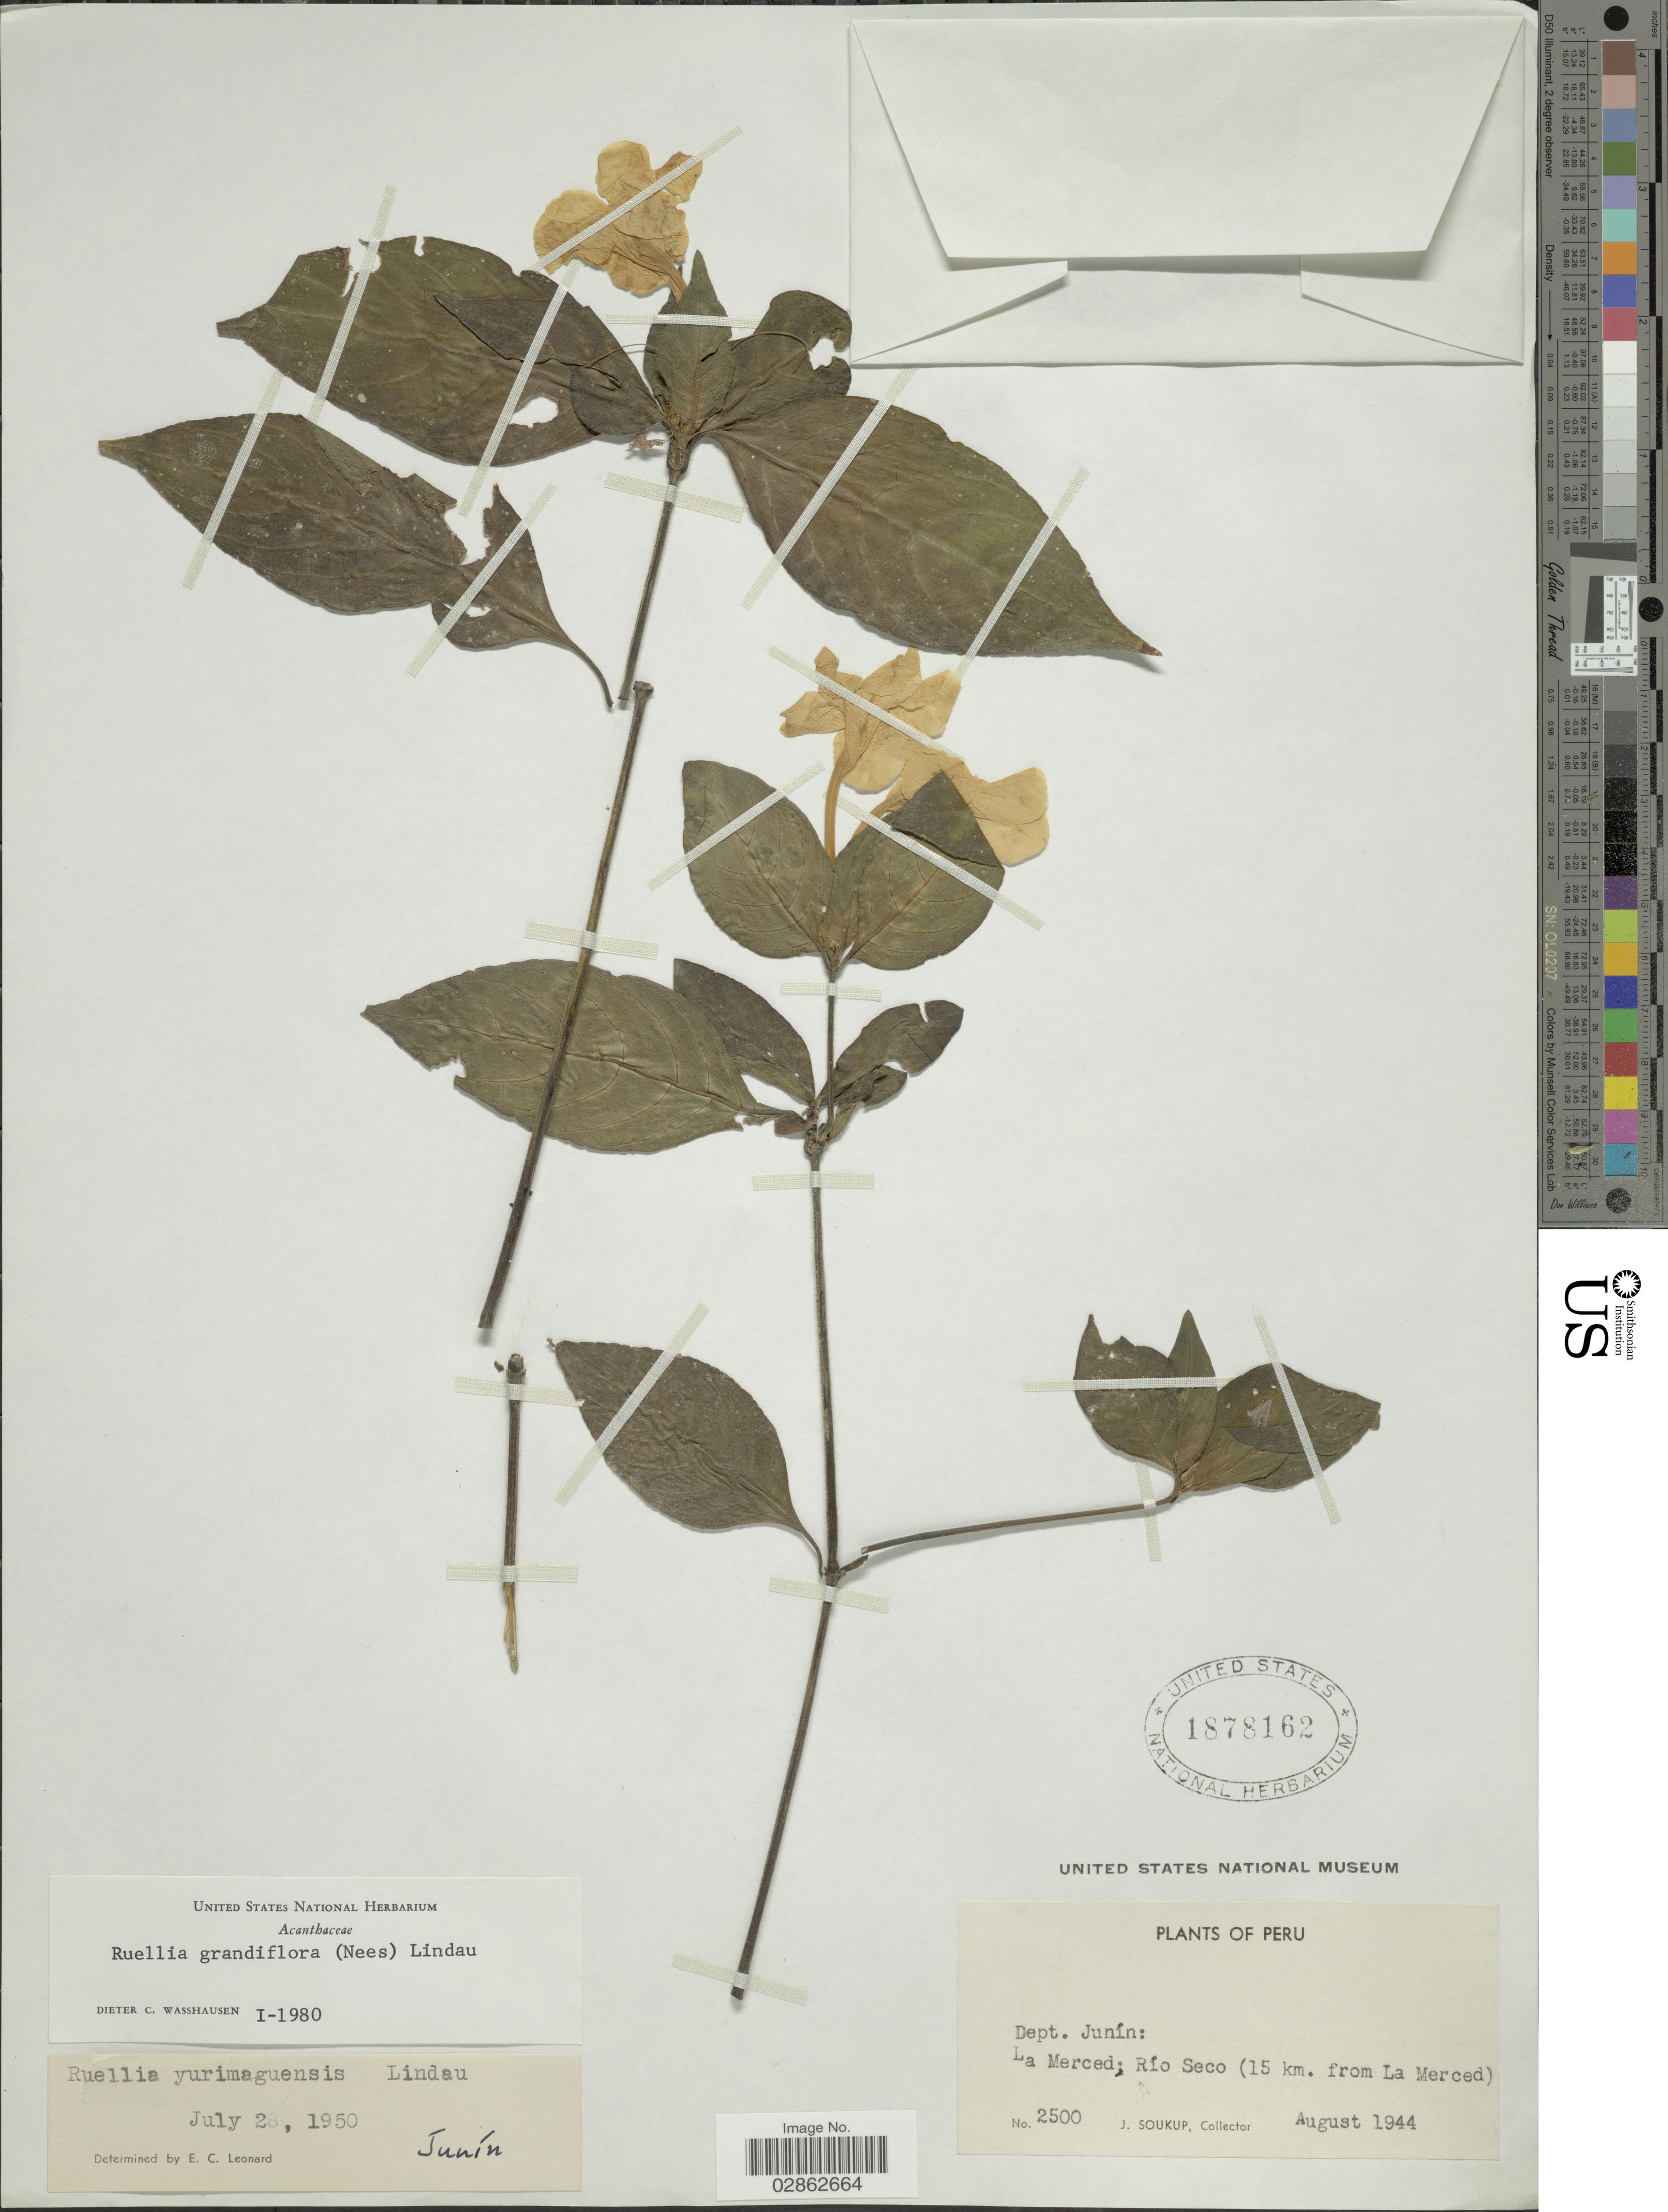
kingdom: Plantae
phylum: Tracheophyta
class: Magnoliopsida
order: Lamiales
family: Acanthaceae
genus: Ruellia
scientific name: Ruellia yurimaguensis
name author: Lindau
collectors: J. Soukup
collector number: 2500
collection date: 1944-08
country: Peru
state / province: Junín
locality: Dept. Junín: La Merced; Río Seco (15 km. from La Merced).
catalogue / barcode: US 1878162